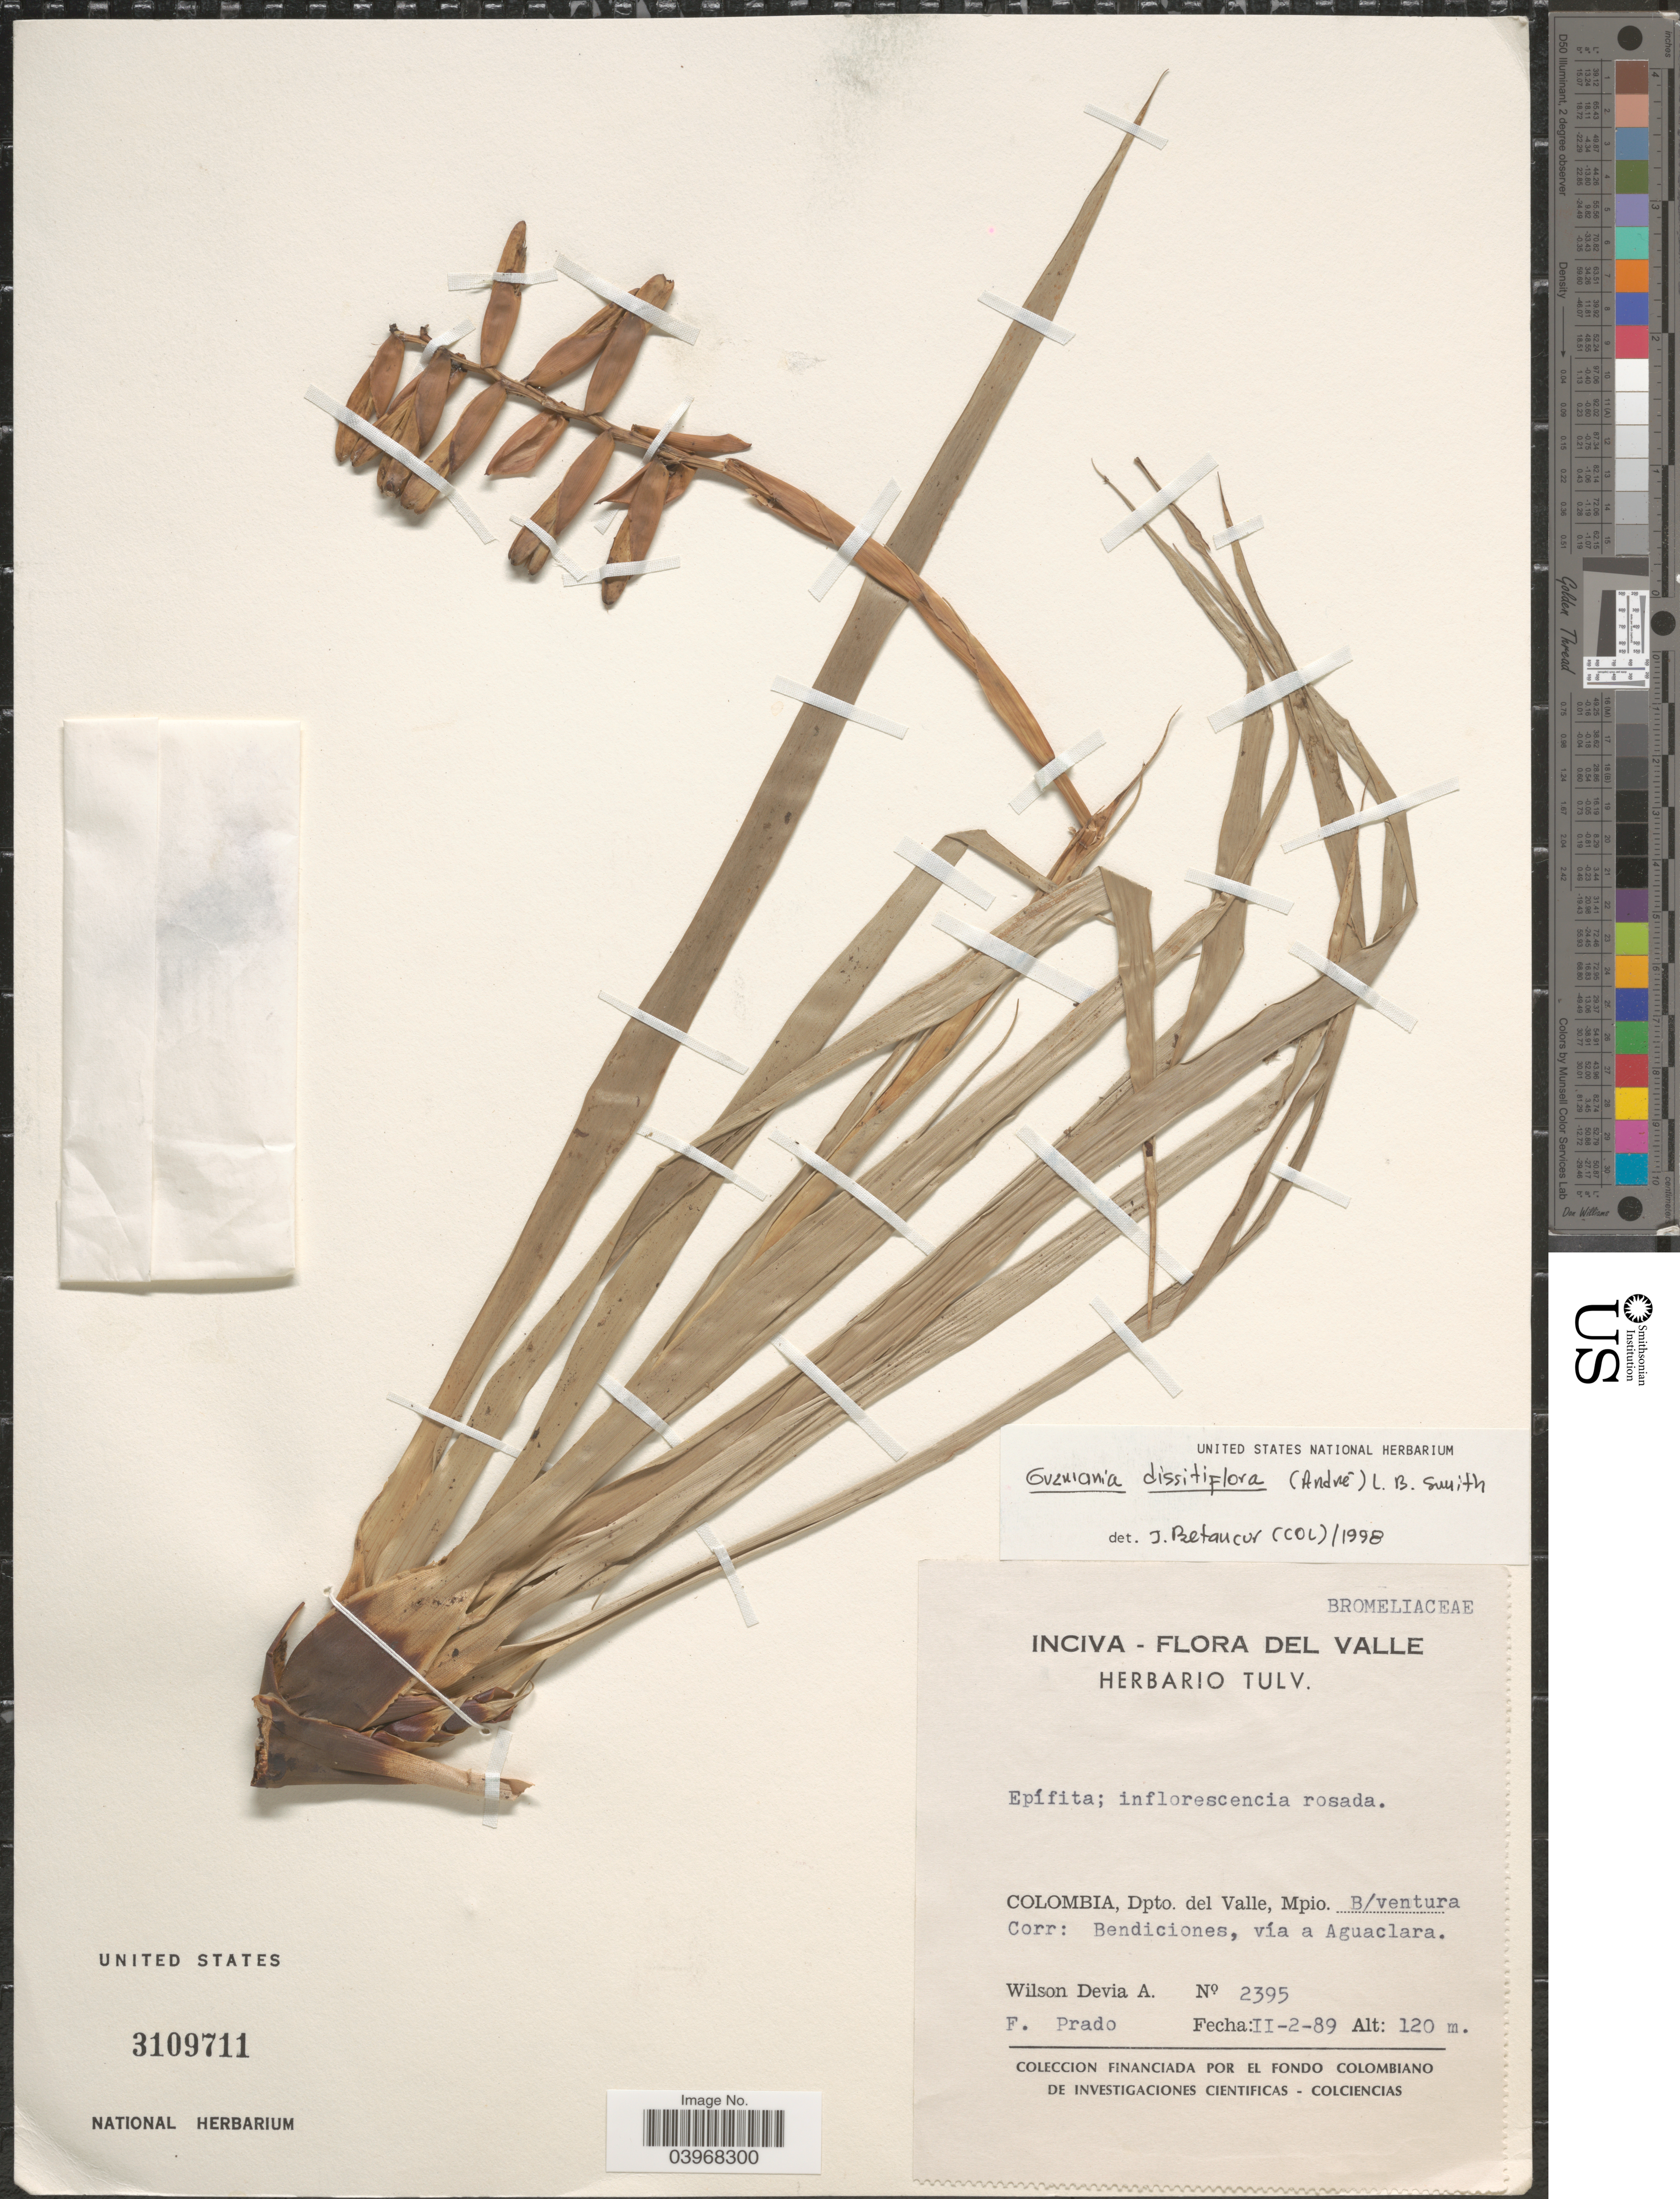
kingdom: Plantae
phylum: Tracheophyta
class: Liliopsida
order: Poales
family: Bromeliaceae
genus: Guzmania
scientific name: Guzmania dissitiflora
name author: (André) L.B. Sm.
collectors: W. Devia A. & F. Prado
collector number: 2395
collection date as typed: Transcribed d/m/y: 2/2/89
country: Colombia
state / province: Valle del Cauca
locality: Dpto. del Valle, Mpio. B/ventura. Corr: Bendiciones, vía a Aguaclara.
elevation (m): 120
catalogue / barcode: US 3109711